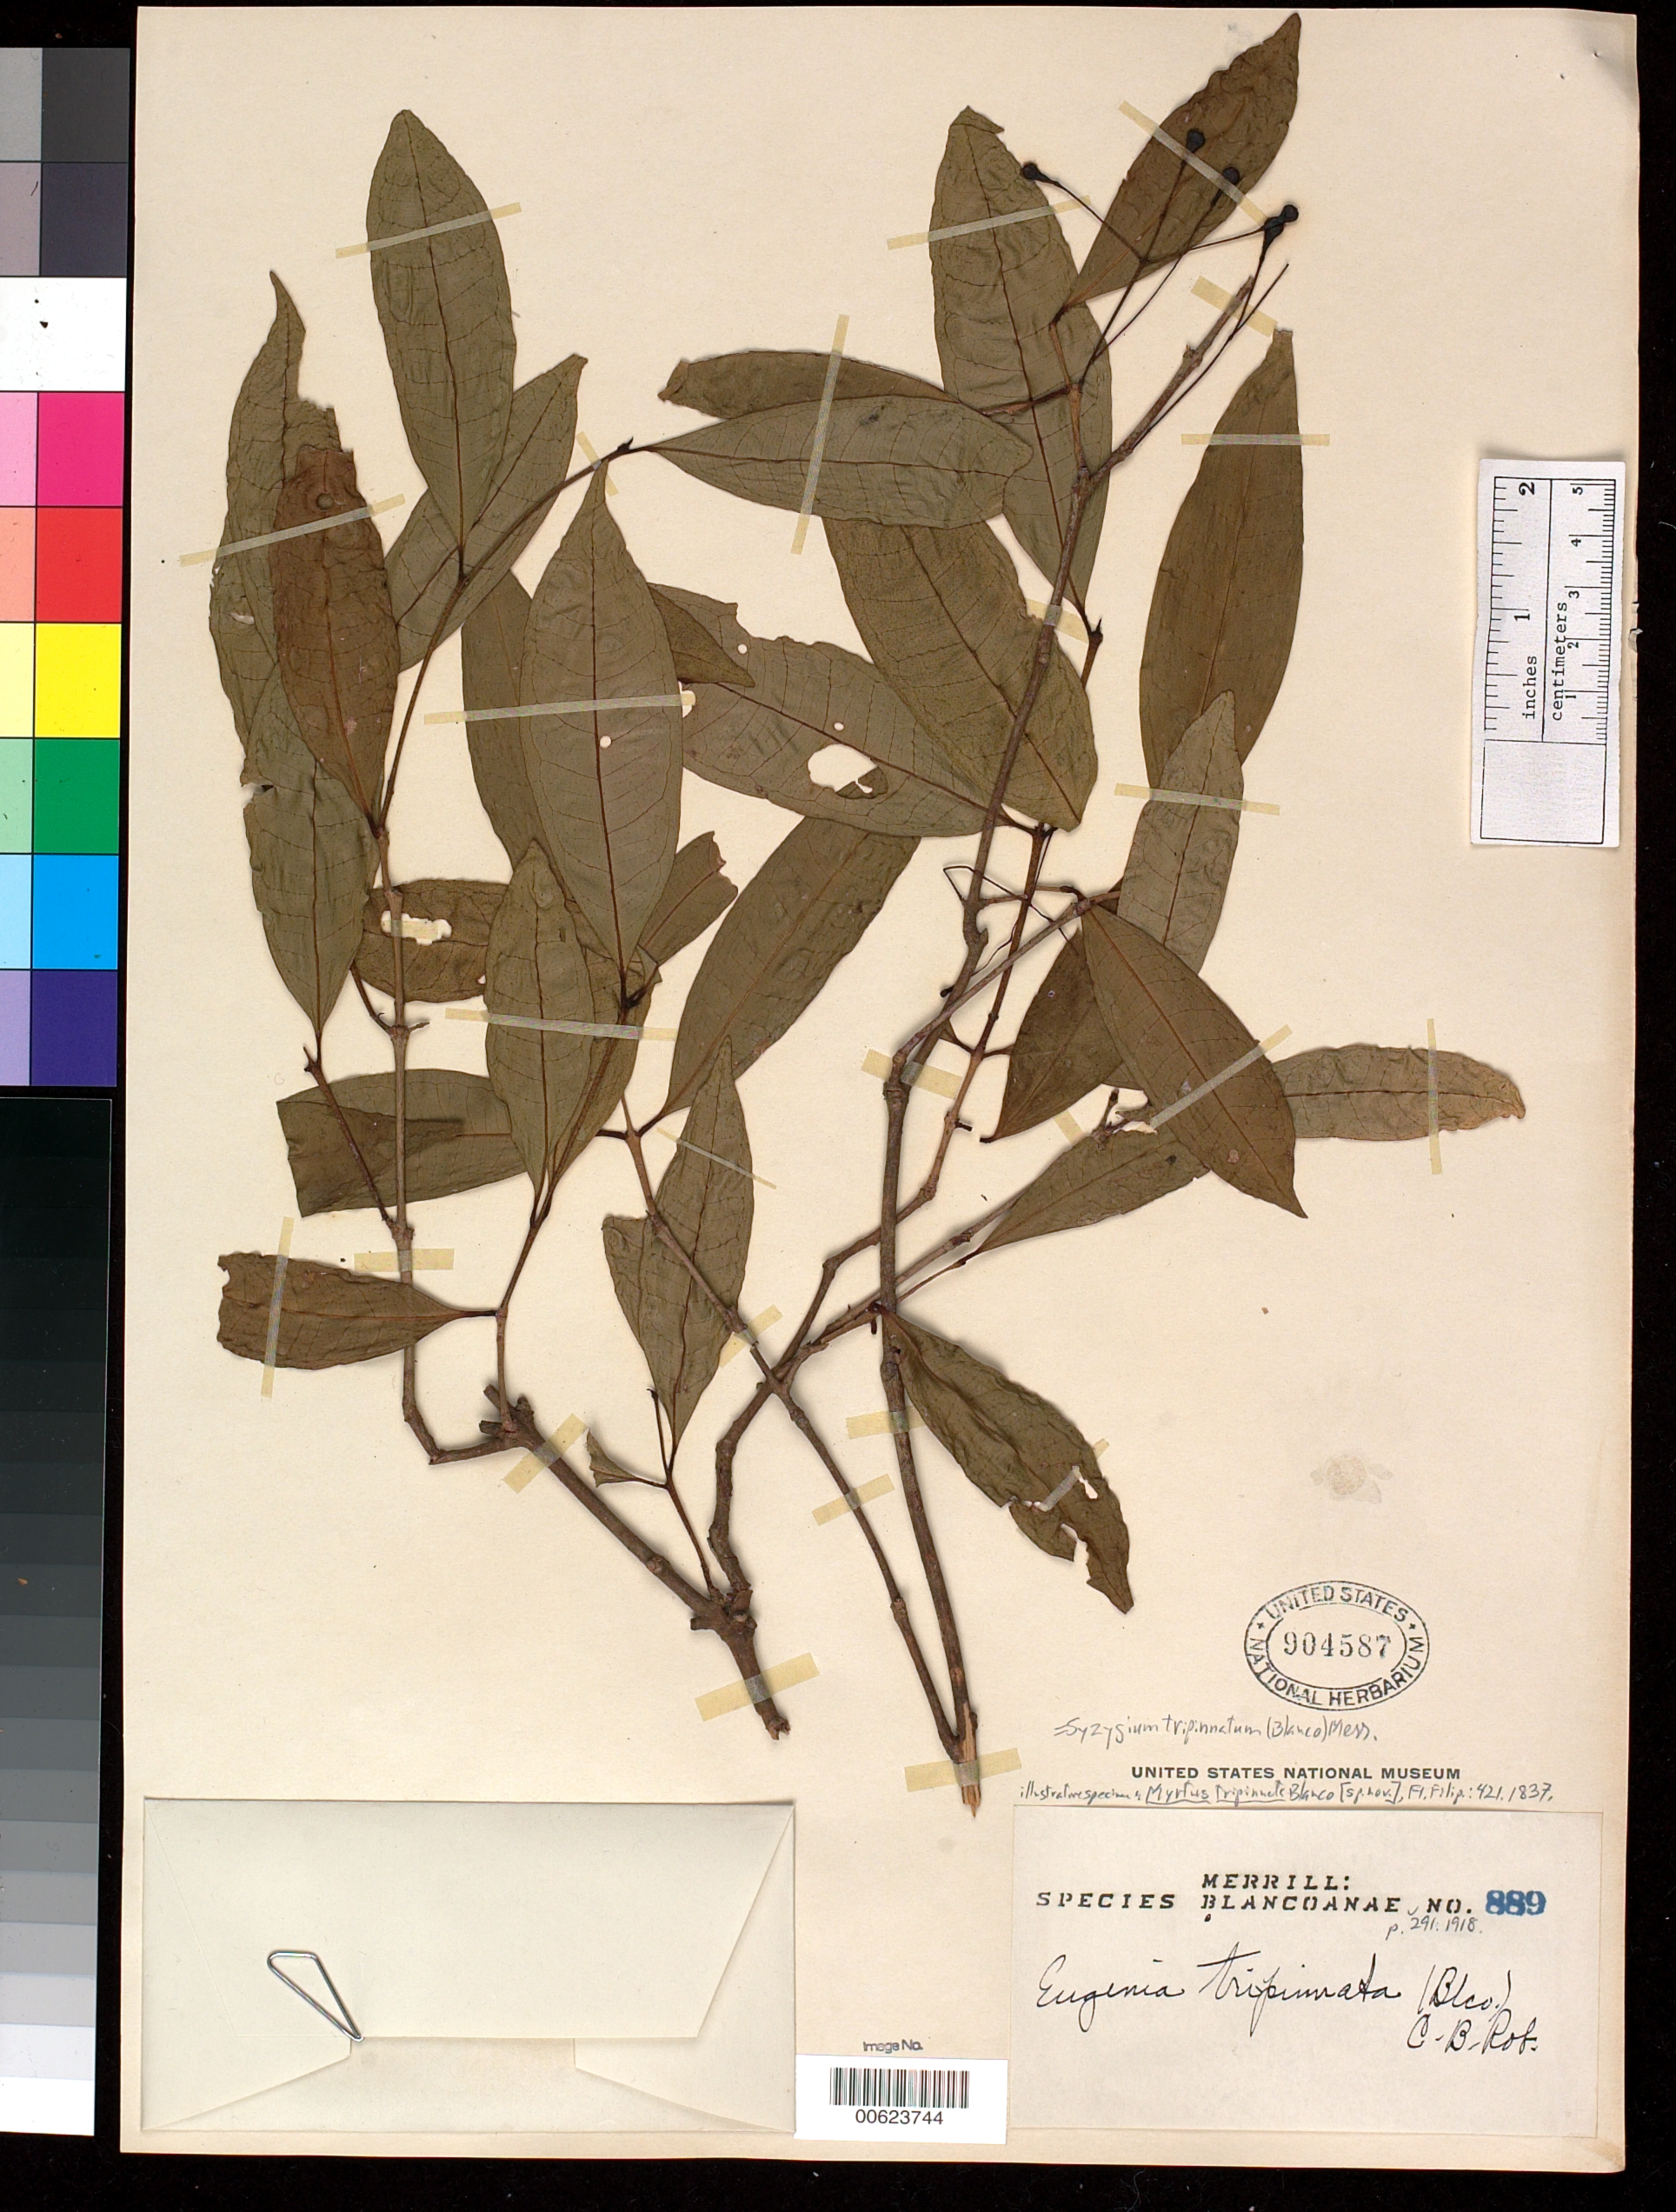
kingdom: Plantae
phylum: Tracheophyta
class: Magnoliopsida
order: Myrtales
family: Myrtaceae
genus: Syzygium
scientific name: Syzygium tripinnatum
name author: (Blanco) Merr.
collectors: E. D. Merrill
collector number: Sp. Blancoan. 0889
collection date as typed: Jan 1915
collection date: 1915-01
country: Philippines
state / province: Calabarzon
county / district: Rizal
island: Luzon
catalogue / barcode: US 904587